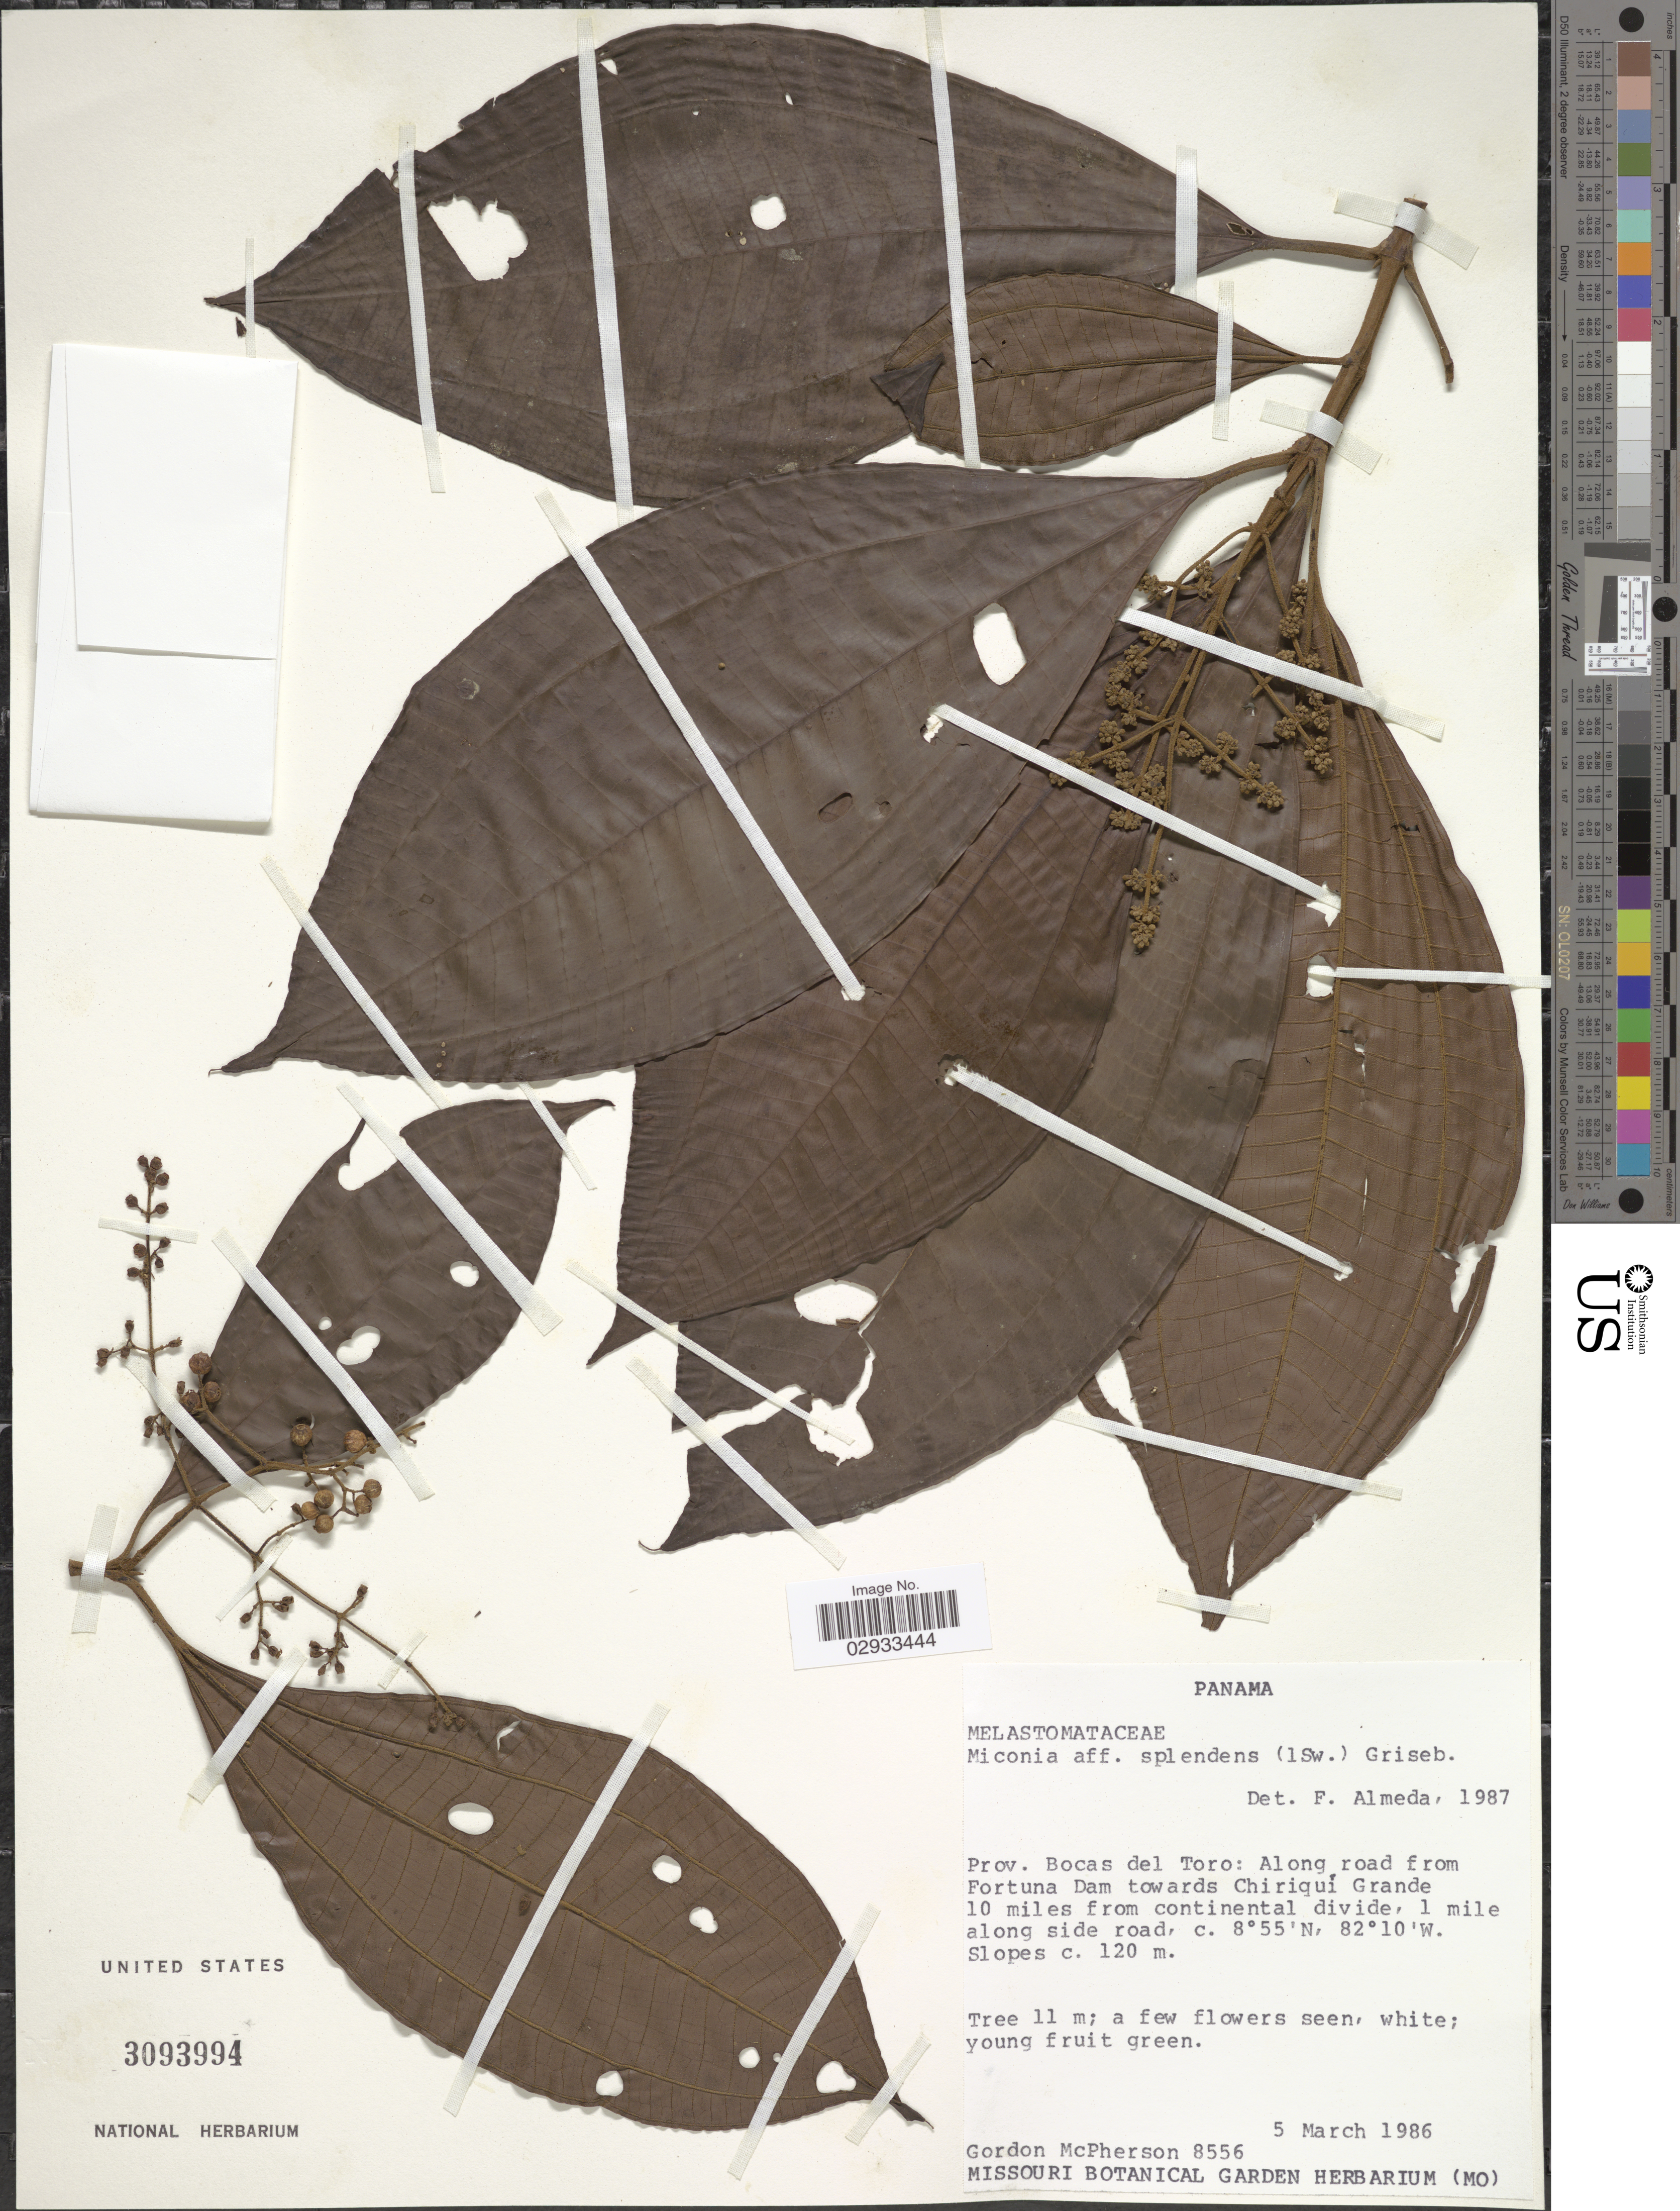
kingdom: Plantae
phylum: Tracheophyta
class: Magnoliopsida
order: Myrtales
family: Melastomataceae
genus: Miconia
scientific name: Miconia splendens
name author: (Sw.) Griseb.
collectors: G. D. McPherson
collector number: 8556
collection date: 1986-03-05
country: Panama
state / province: Bocas del Toro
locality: Along road from Fortuna Dam towards Chiriquí Grande 10 miles from continental divide, 1 mile along side road.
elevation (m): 120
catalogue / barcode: US 3093994